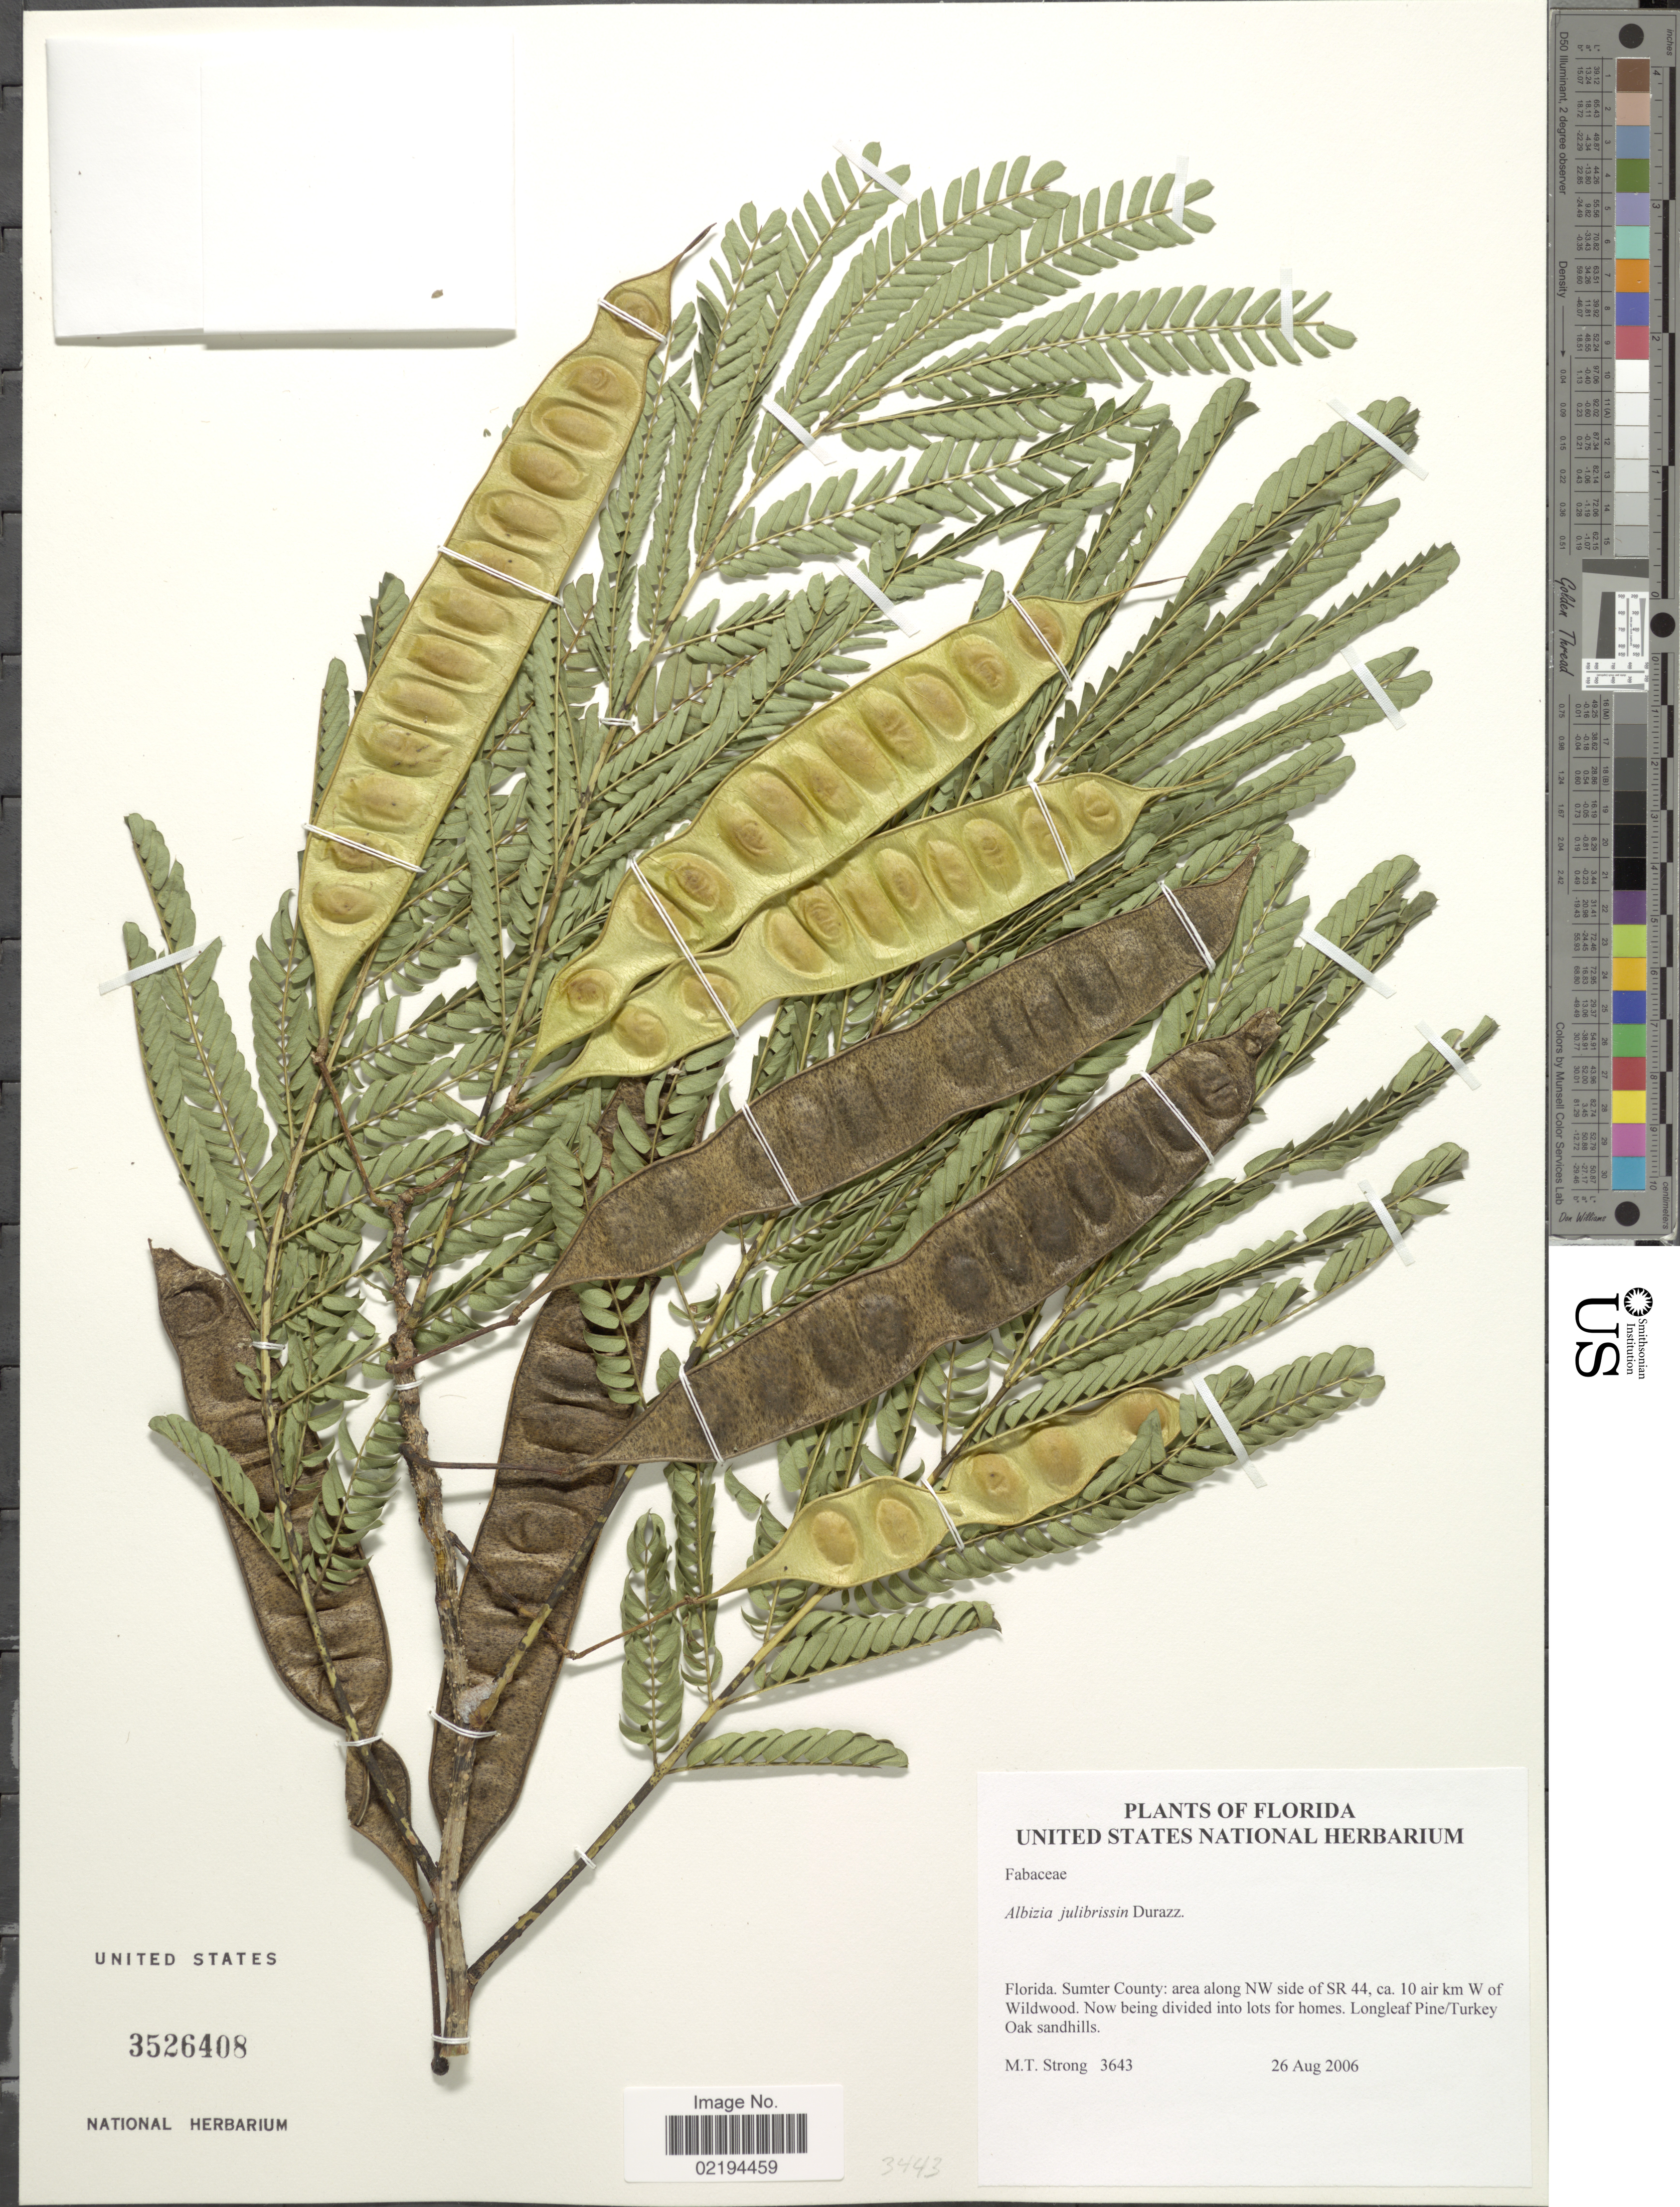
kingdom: Plantae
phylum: Tracheophyta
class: Magnoliopsida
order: Fabales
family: Fabaceae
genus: Albizia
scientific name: Albizia julibrissin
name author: Durazz.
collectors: M. T. Strong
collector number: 3643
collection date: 2006-08-26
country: United States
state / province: Florida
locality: Sumter County: area along NW side of SR 44, ca. 10 air km W of Wildwood, Longleaf Pine/Turkey Oak sandhills.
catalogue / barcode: US 3526408